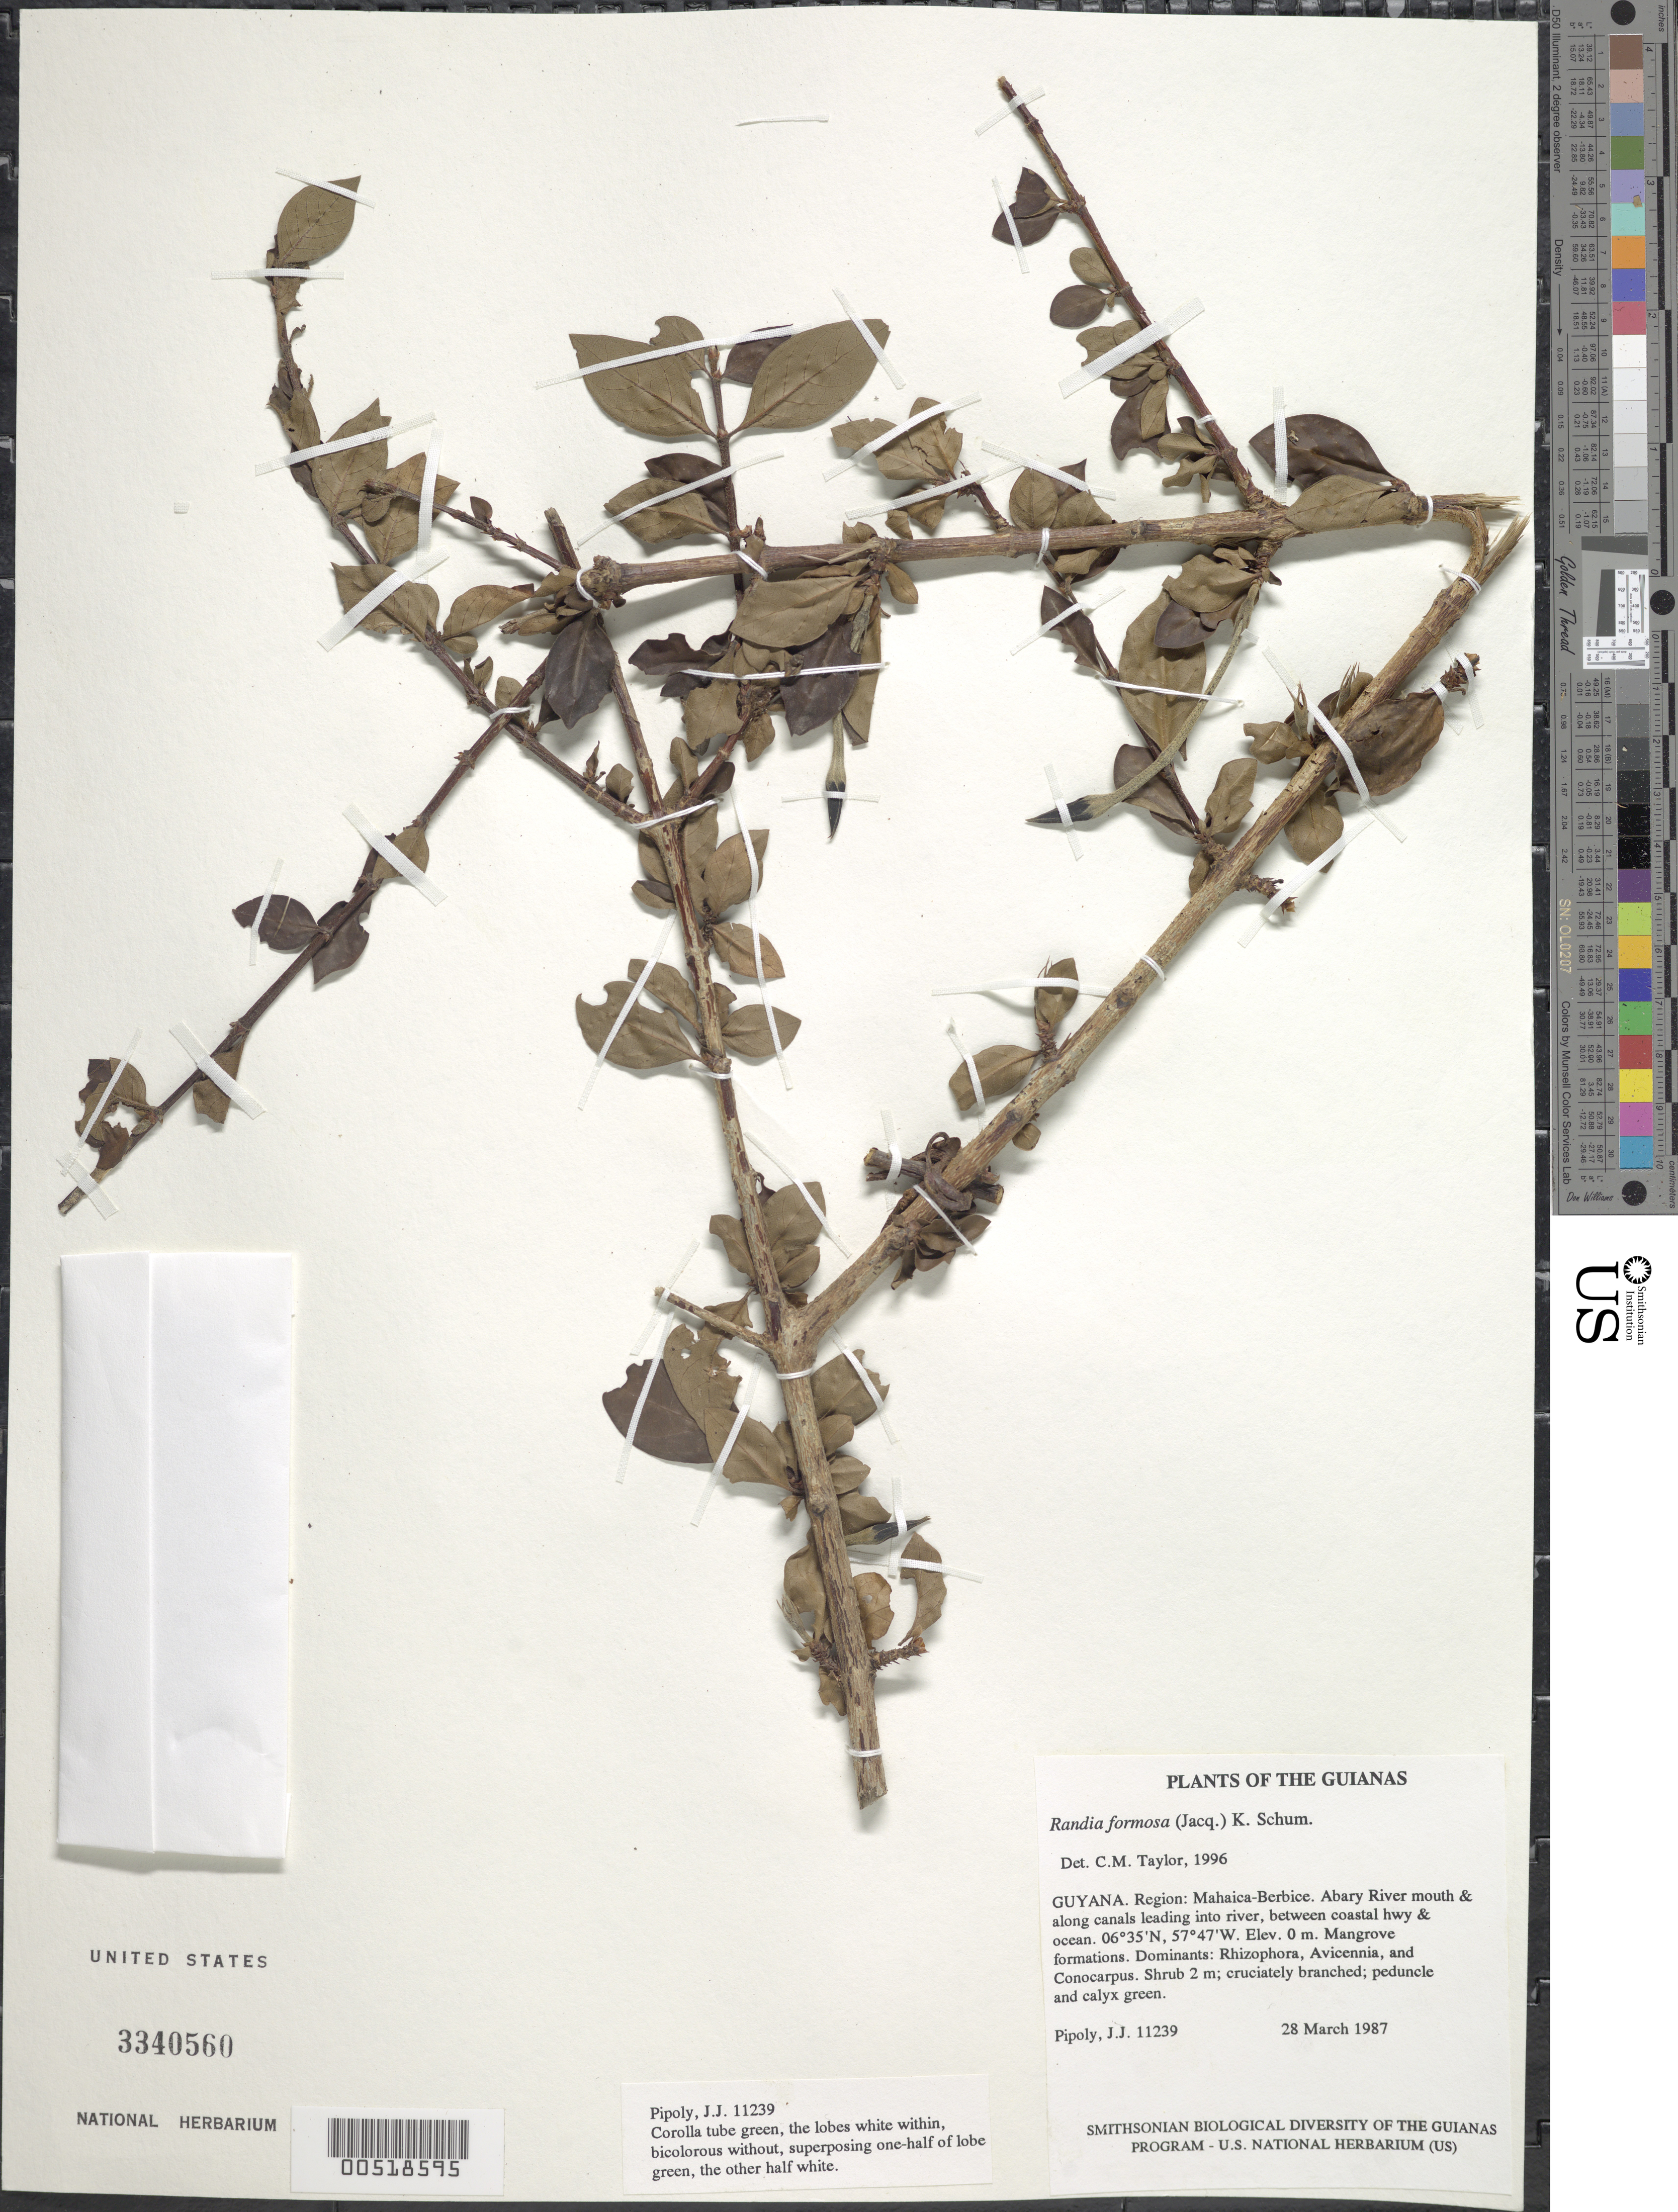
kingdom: Plantae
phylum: Tracheophyta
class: Magnoliopsida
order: Gentianales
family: Rubiaceae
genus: Rosenbergiodendron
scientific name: Rosenbergiodendron densiflorum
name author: (K. Schum.) Fagerl.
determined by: Taylor, Charlotte M.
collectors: J. J. Pipoly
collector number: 11239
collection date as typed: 28 March 1987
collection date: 1987-03-28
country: Guyana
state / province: Mahaica-Berbice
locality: Abary River mouth & along canals leading into river, between coastal hwy & ocean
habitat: Mangrove formations. Dominants: Rhizophora, Avicennia, and Conocarpus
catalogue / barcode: US 3340560